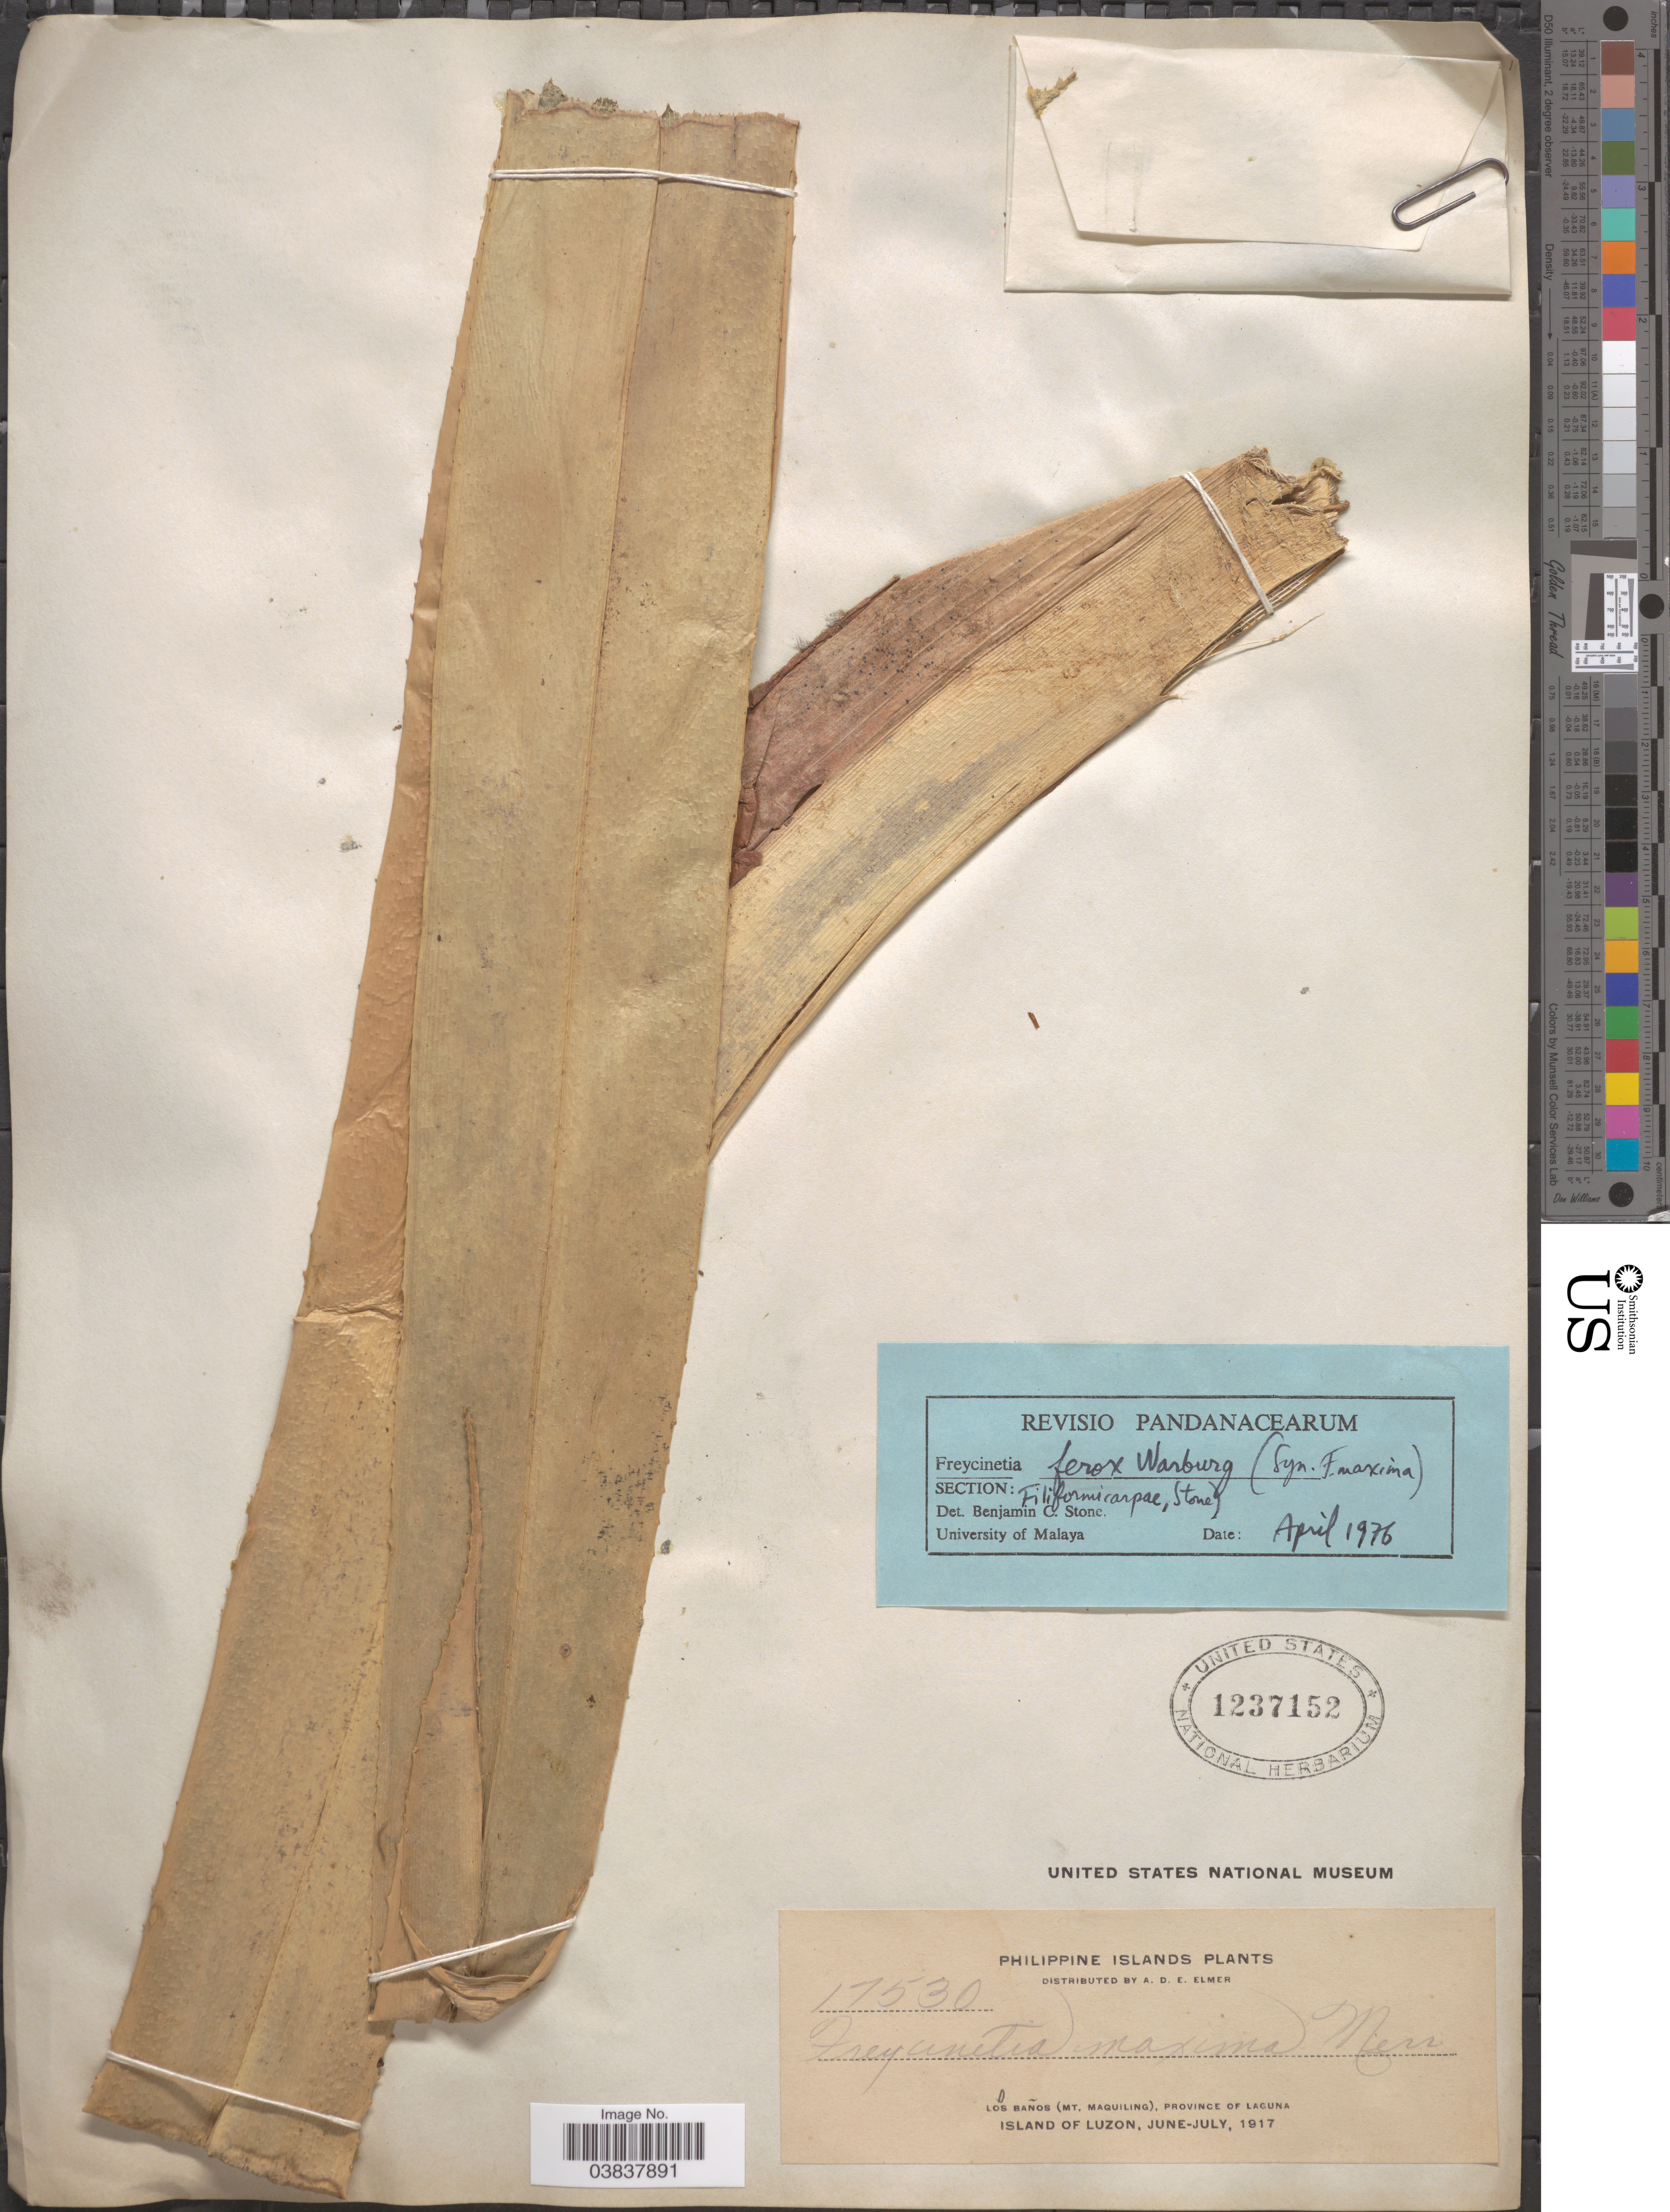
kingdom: Plantae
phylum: Tracheophyta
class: Liliopsida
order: Pandanales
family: Pandanaceae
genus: Freycinetia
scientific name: Freycinetia formosana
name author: Hemsl.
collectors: A. D. E. Elmer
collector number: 17530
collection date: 1917-06/1917-07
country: Philippines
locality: Los Baños (Mt. Maquiling), Province of Laguna, Island of Luzon.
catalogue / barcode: US 1237152